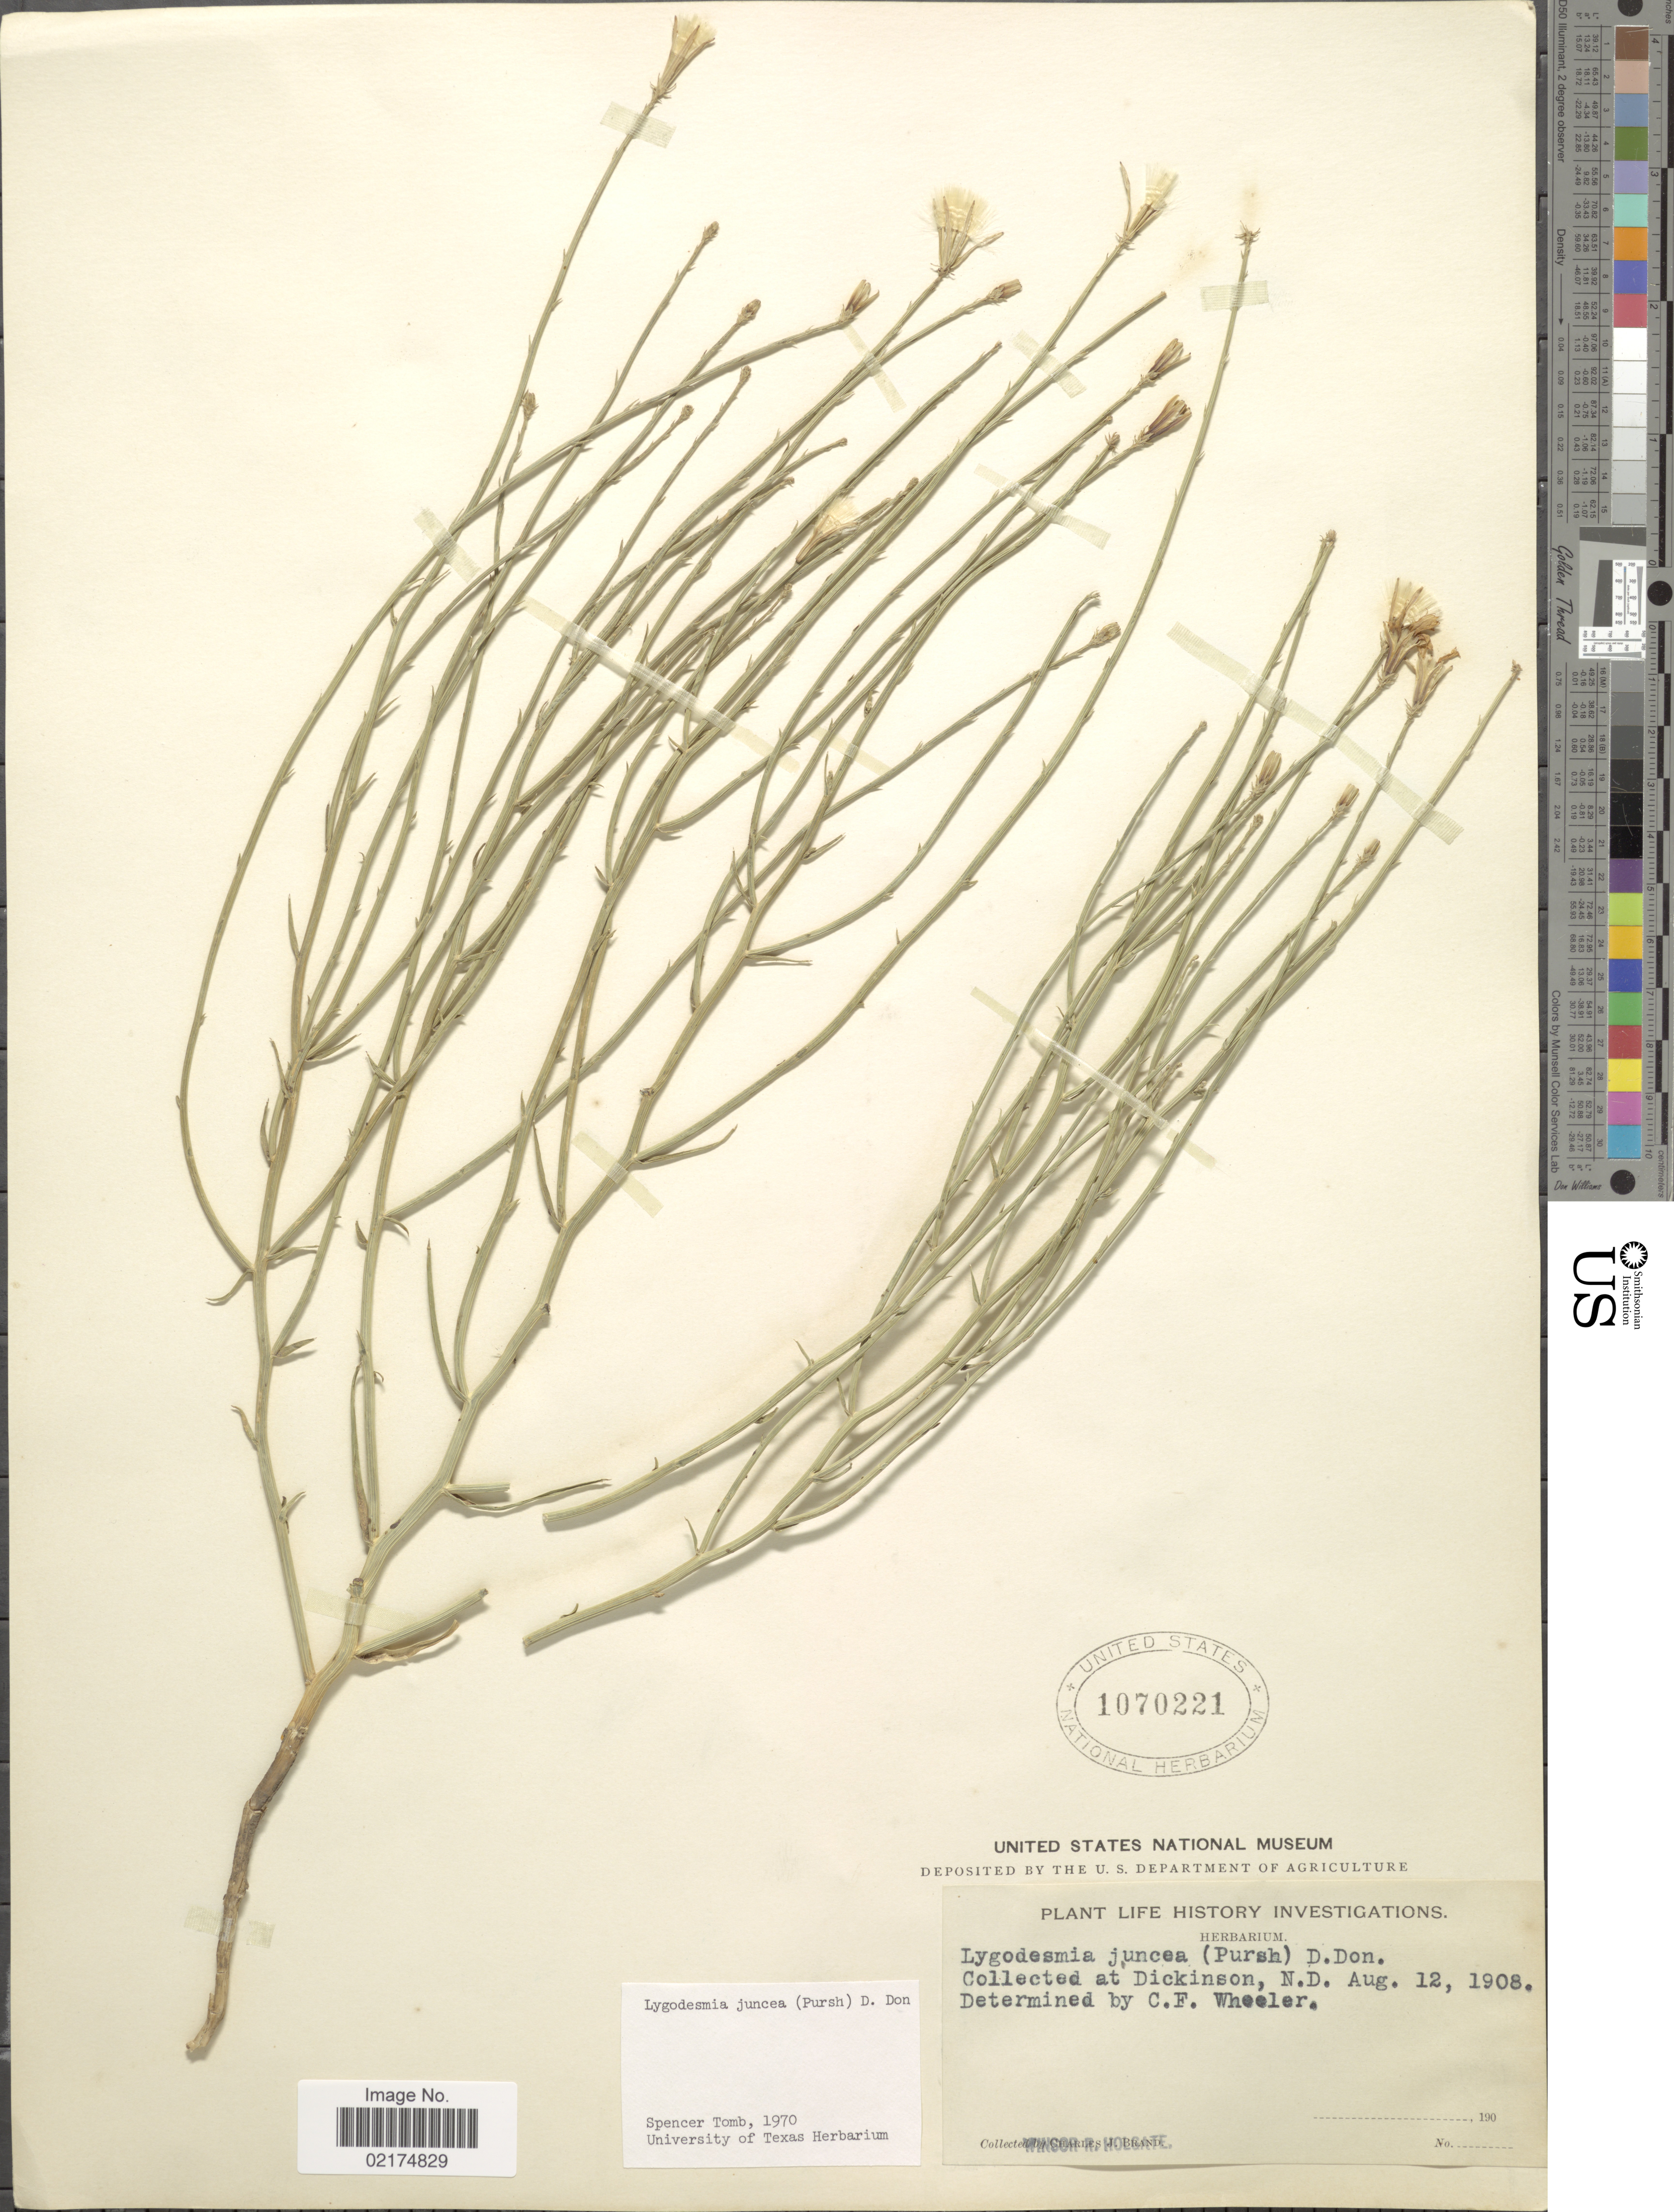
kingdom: Plantae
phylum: Tracheophyta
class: Magnoliopsida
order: Asterales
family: Asteraceae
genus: Lygodesmia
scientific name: Lygodesmia juncea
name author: D. Don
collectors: W. Holgate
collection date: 1908-08-12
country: United States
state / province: North Dakota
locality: Dickinson, N.D.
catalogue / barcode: US 1070221